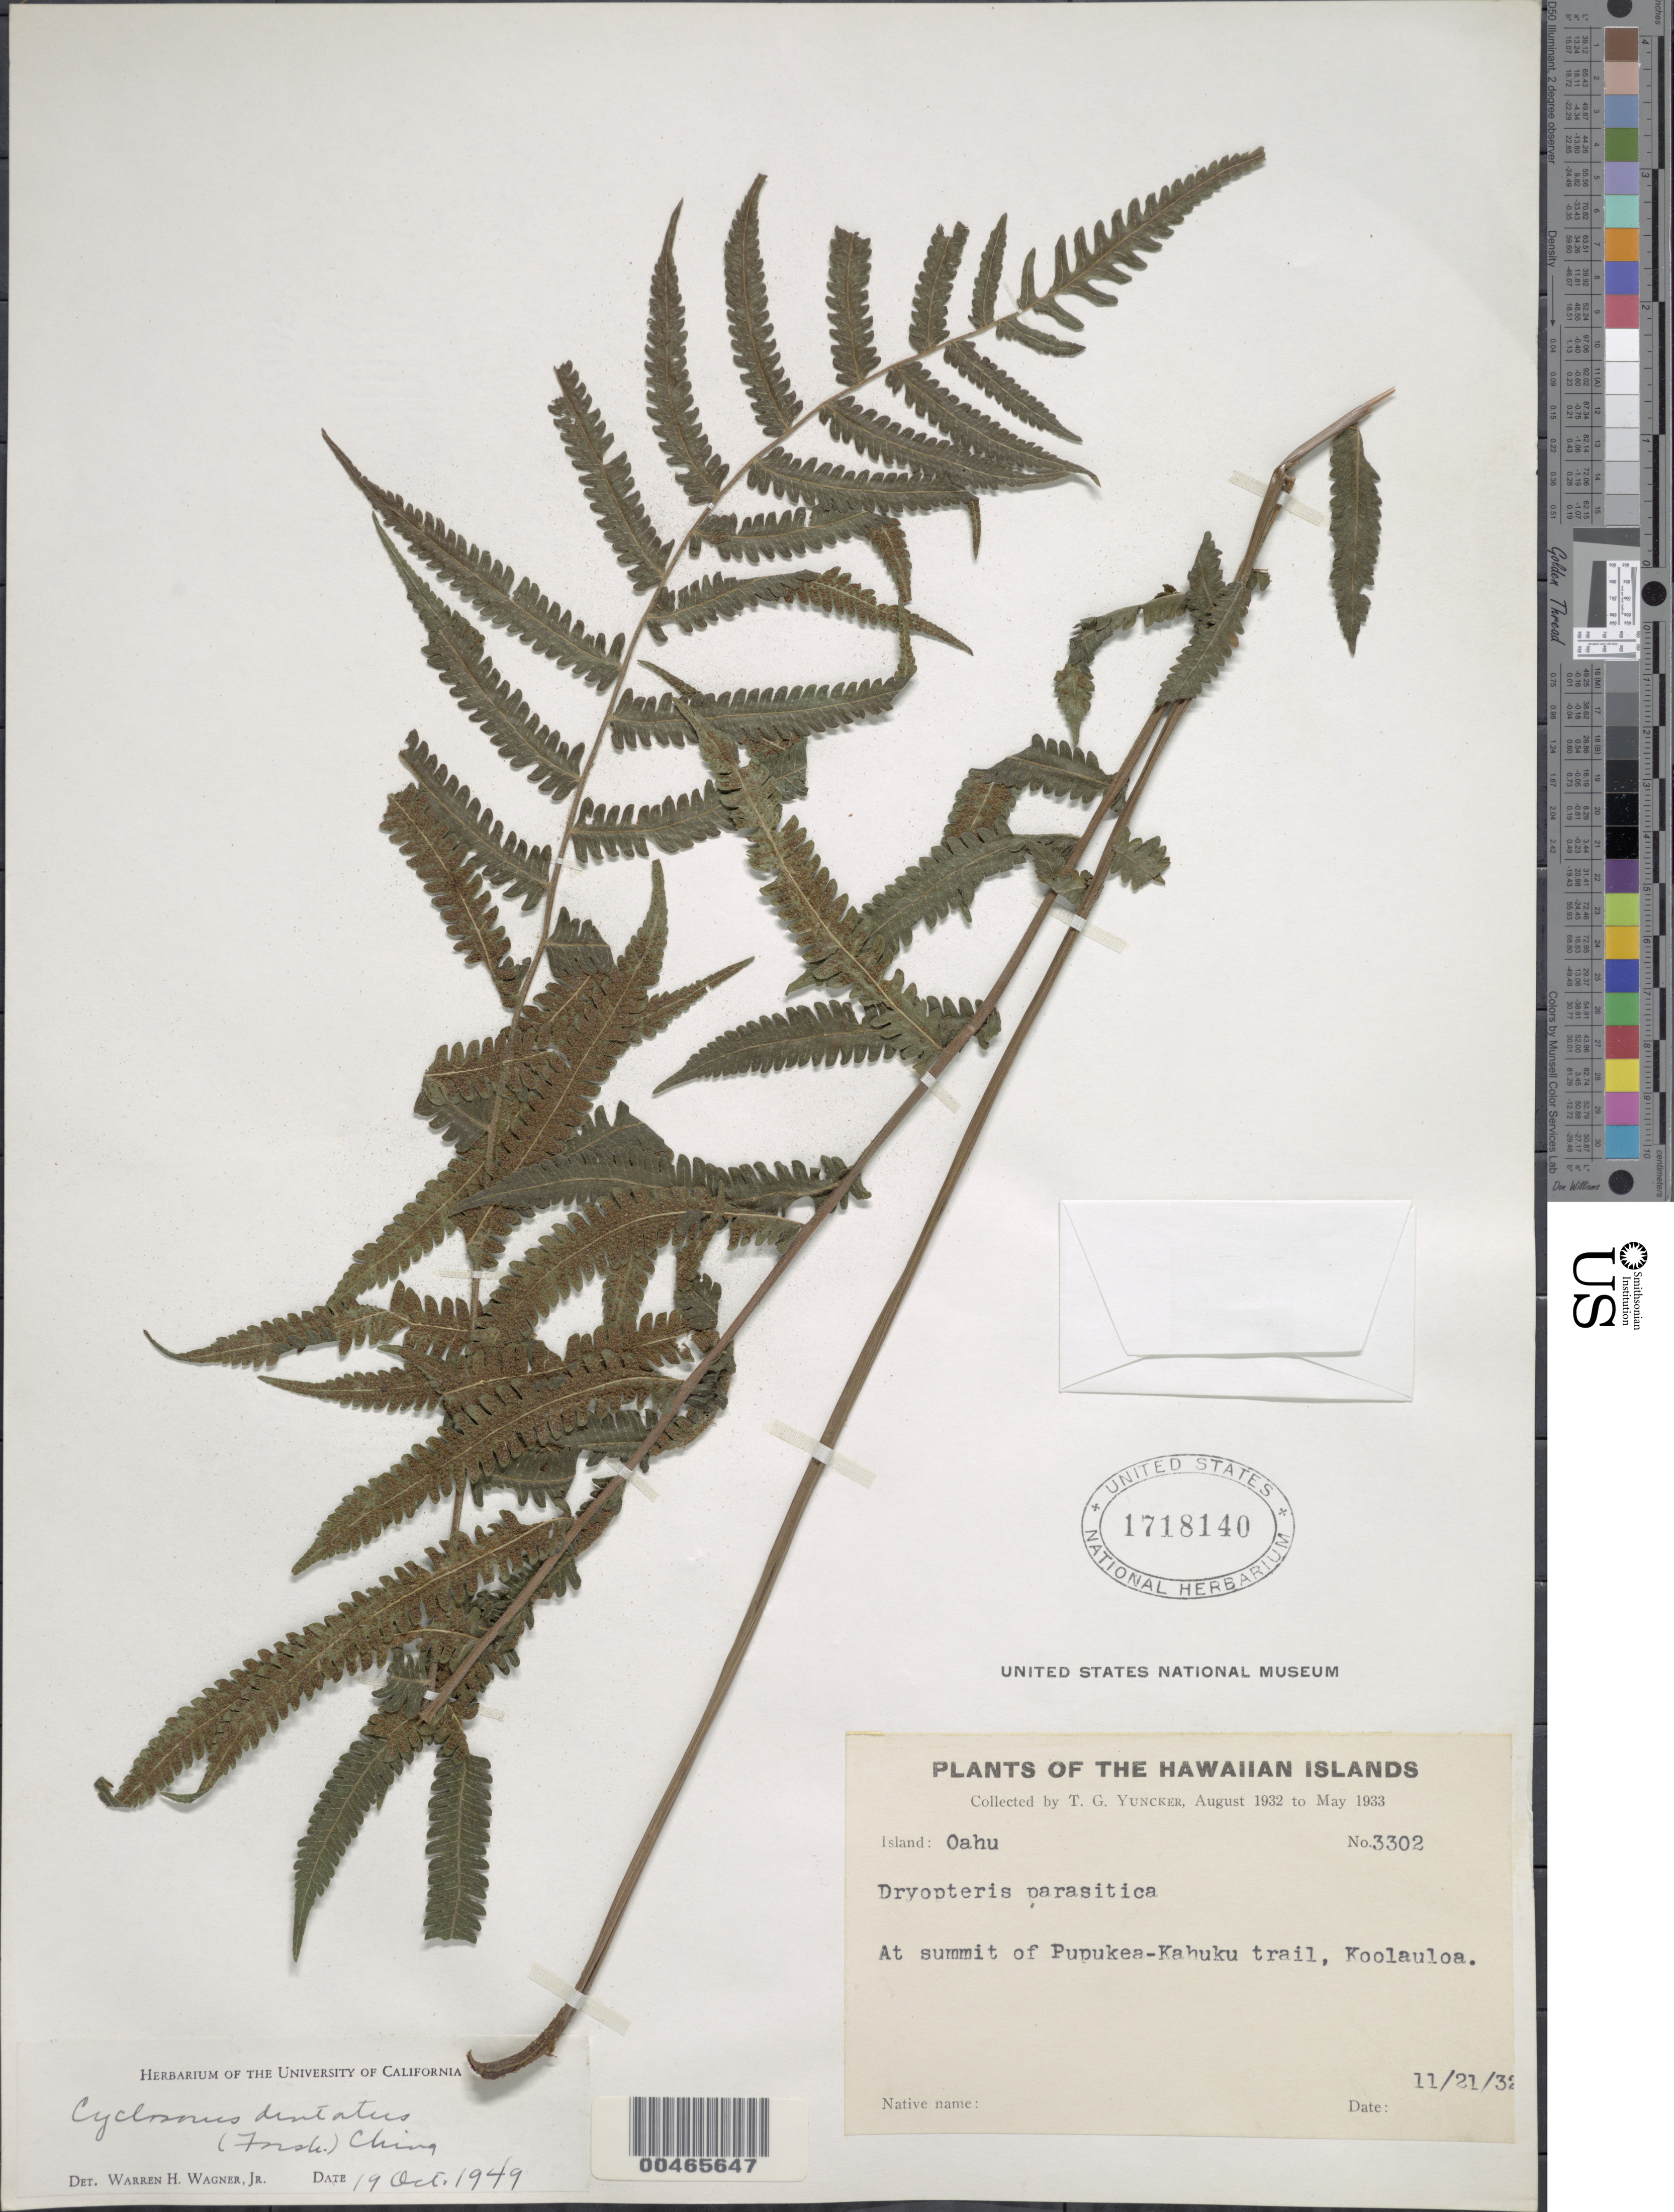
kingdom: Plantae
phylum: Tracheophyta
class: Polypodiopsida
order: Polypodiales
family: Thelypteridaceae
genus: Christella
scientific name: Christella dentata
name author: (Forssk.) Brownsey & Jermy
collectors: T. G. Yuncker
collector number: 3302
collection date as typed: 21 Nov 1932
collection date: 1932-11-21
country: United States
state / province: Hawaii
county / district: Honolulu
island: Oahu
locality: At summit of Pupukea-Kapuku trail, Koolauloa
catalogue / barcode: US 1718140